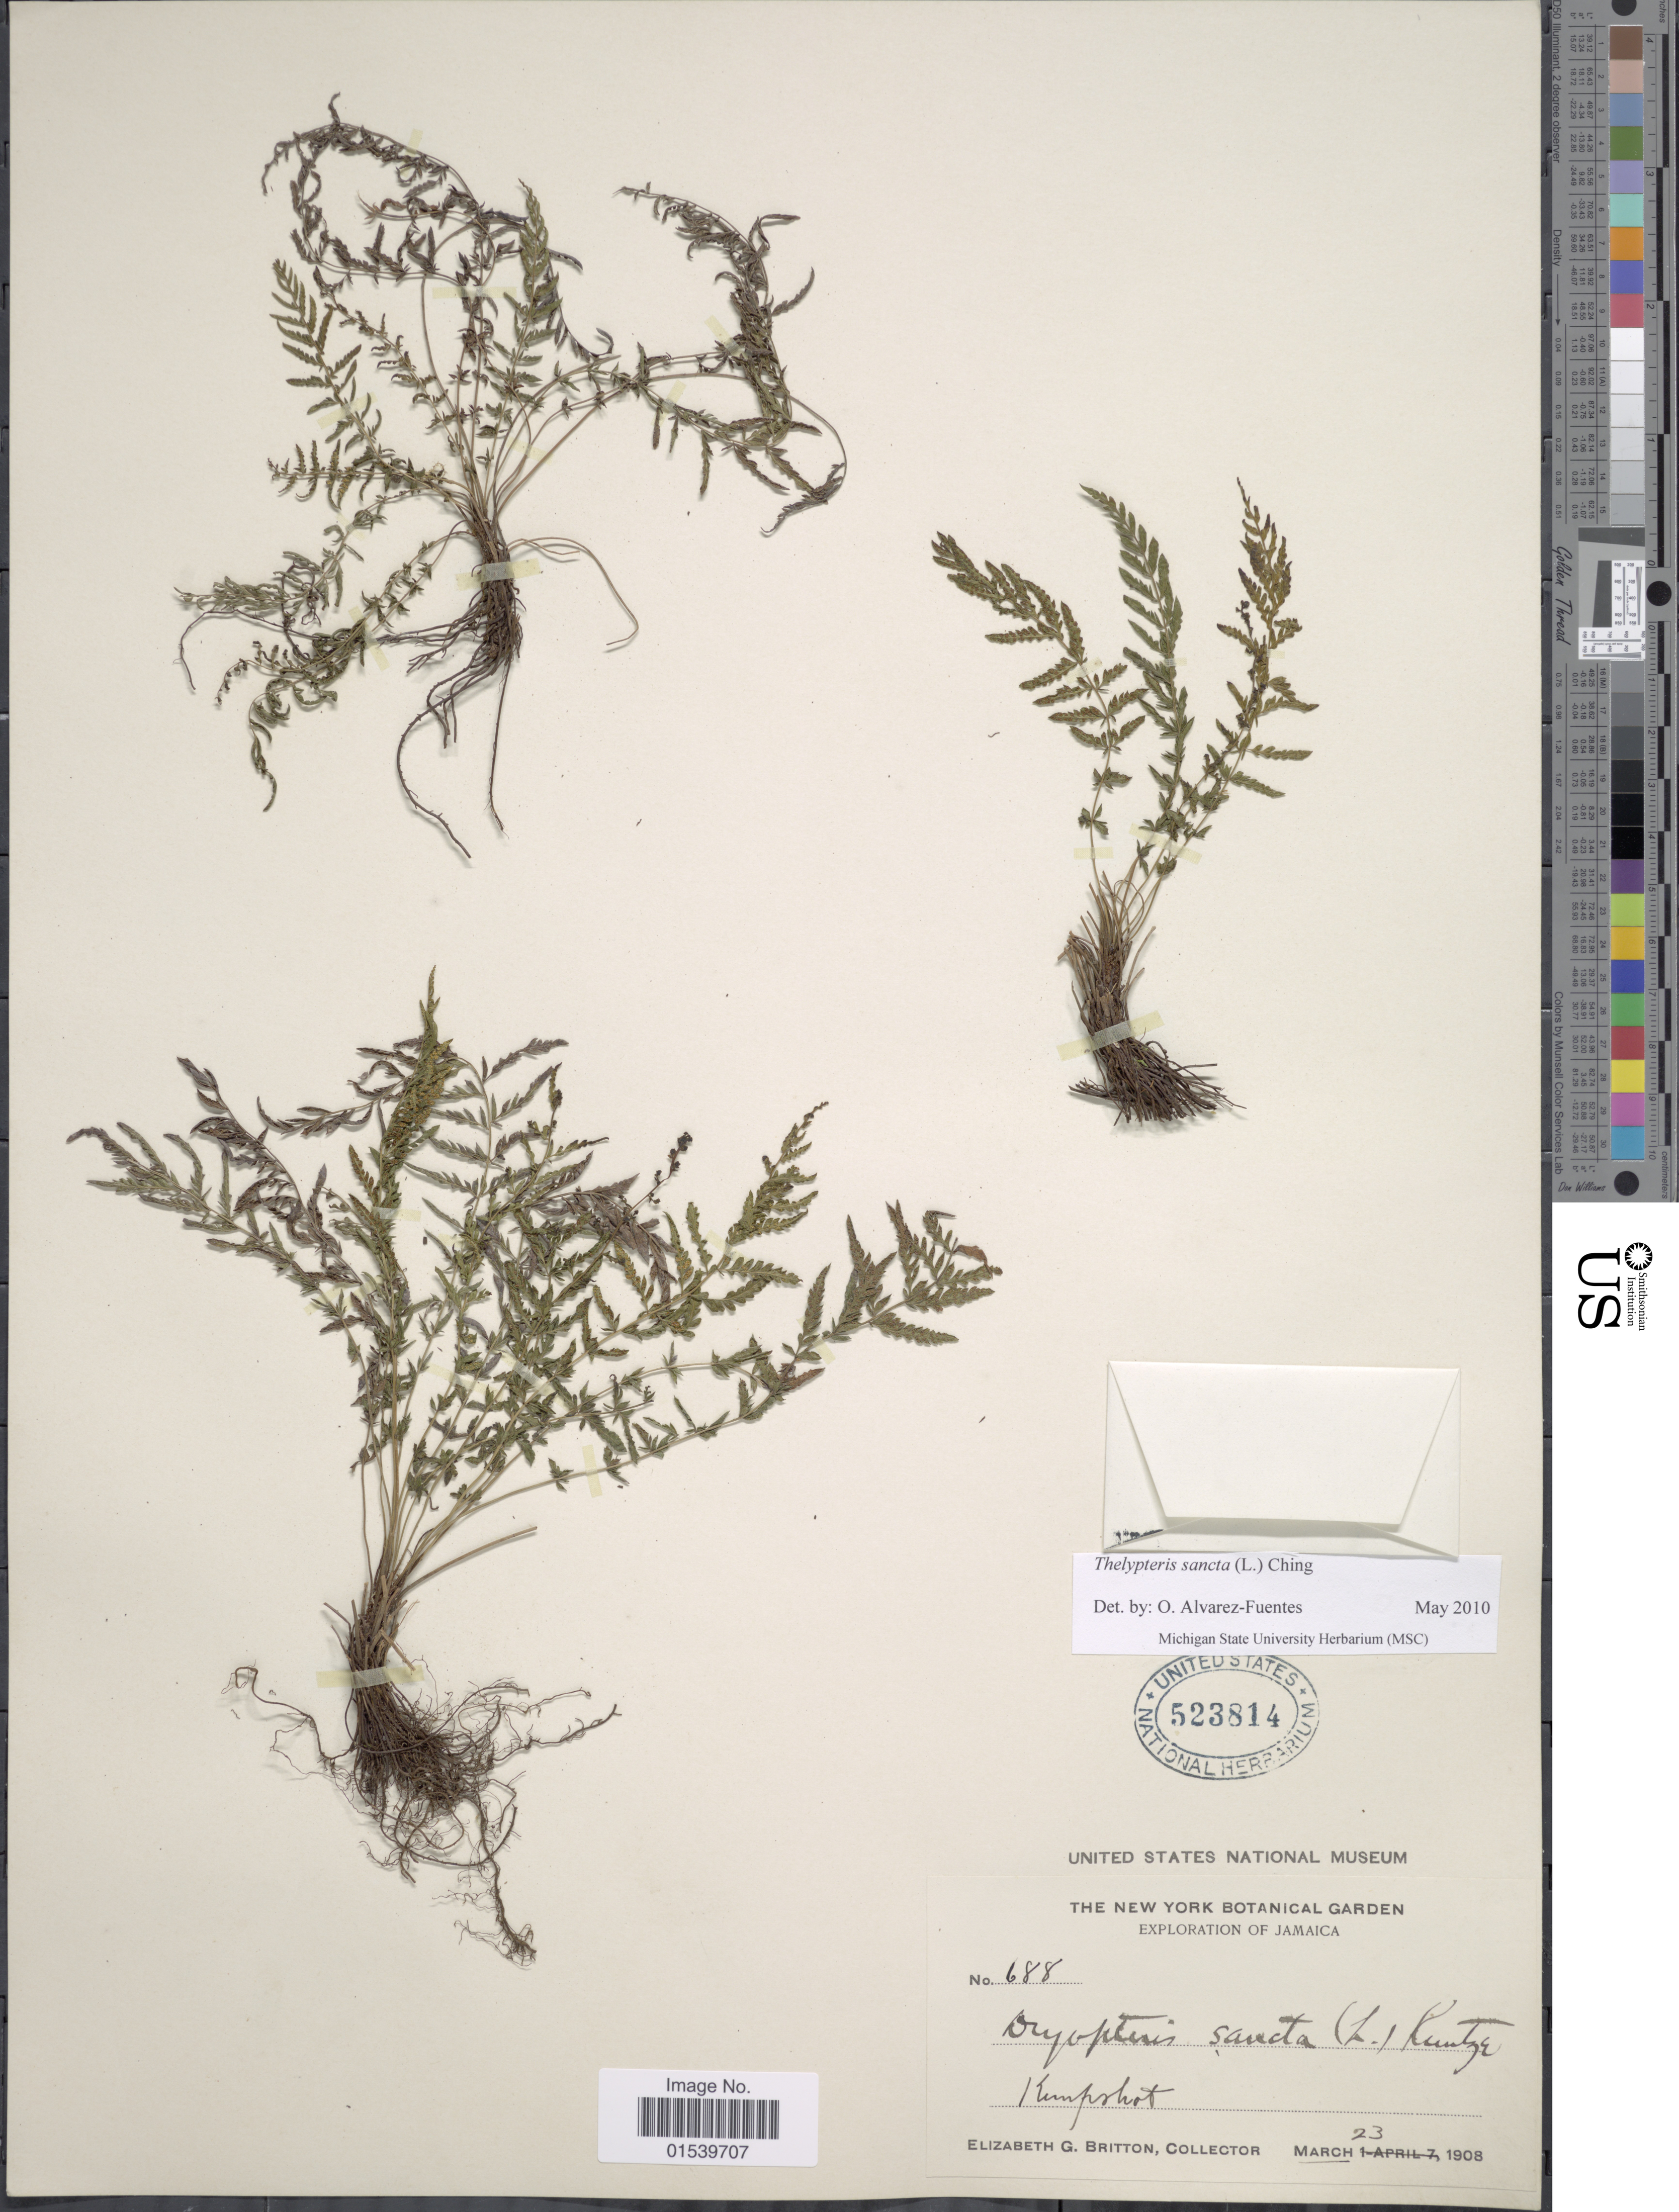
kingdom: Plantae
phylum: Tracheophyta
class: Polypodiopsida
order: Polypodiales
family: Thelypteridaceae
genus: Amauropelta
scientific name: Amauropelta sancta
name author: (L.) Pic. Serm.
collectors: E. G. Britton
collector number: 688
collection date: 1908-03-23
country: Jamaica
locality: Kempshot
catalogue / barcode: US 523814